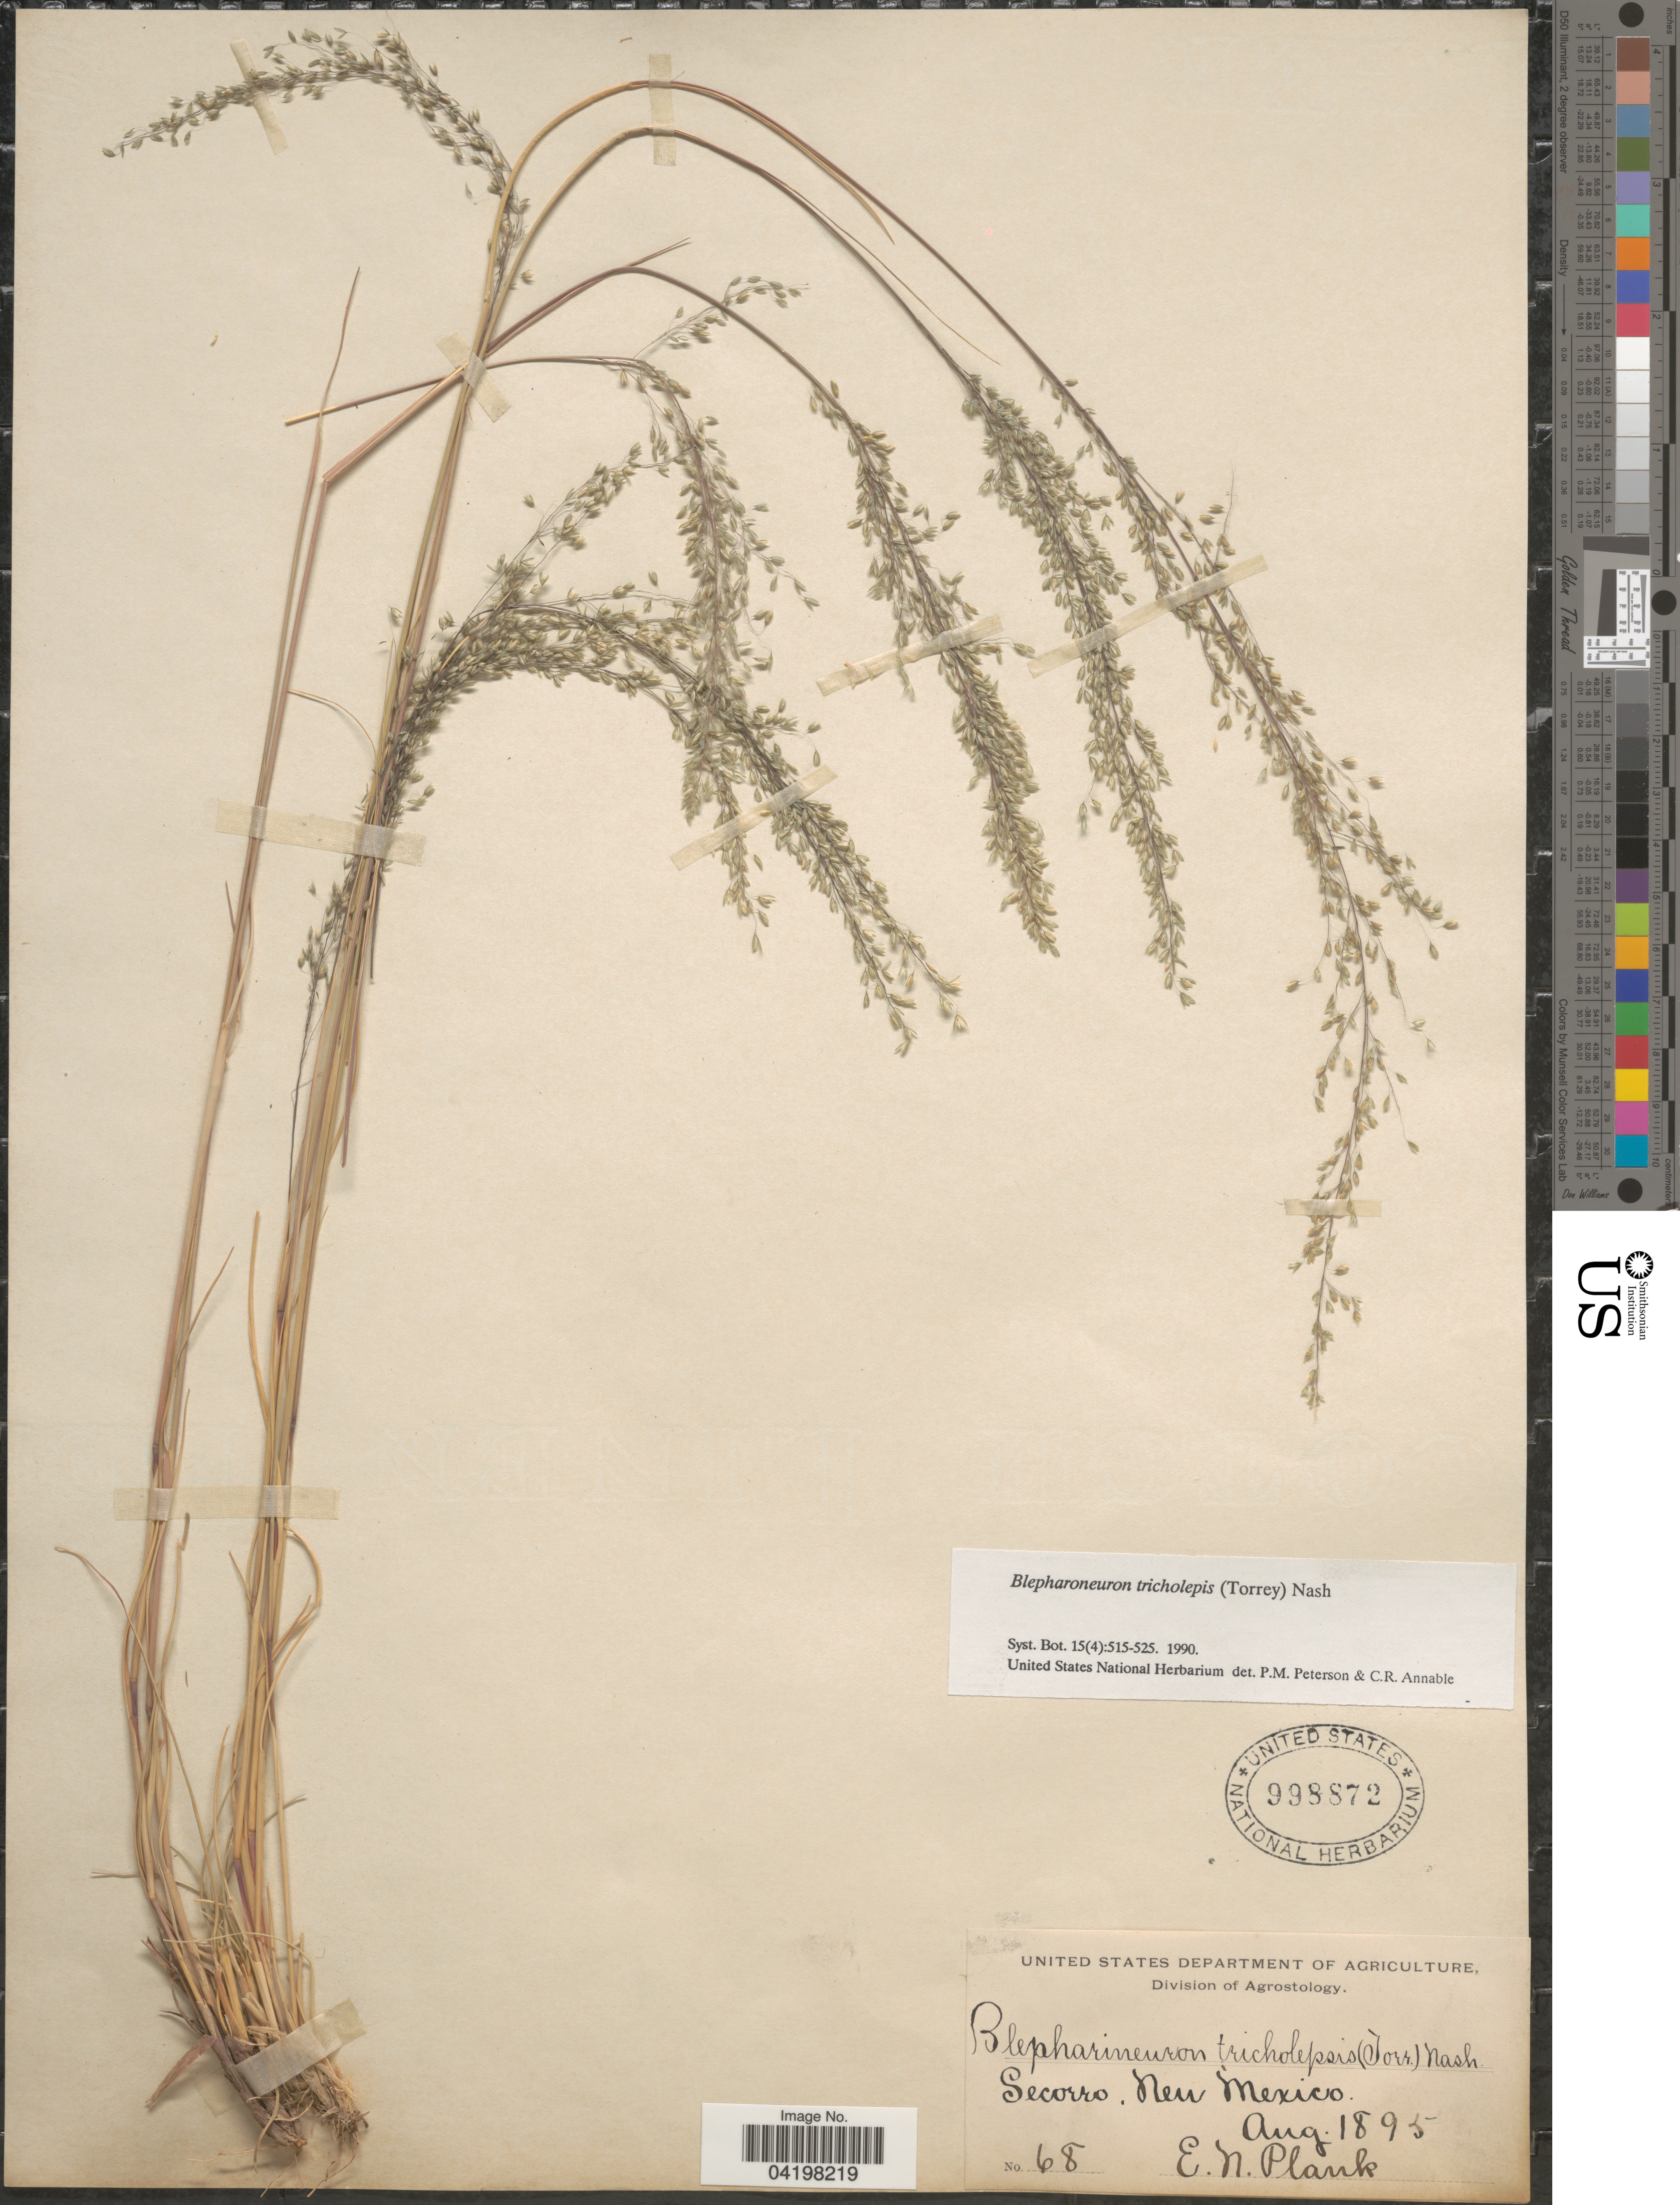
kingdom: Plantae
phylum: Tracheophyta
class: Liliopsida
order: Poales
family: Poaceae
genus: Muhlenbergia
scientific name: Muhlenbergia tricholepis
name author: (Torr.) Columbus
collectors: E. Plank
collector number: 68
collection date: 1895-08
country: United States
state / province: New Mexico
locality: Secorro.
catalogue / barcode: US 998872